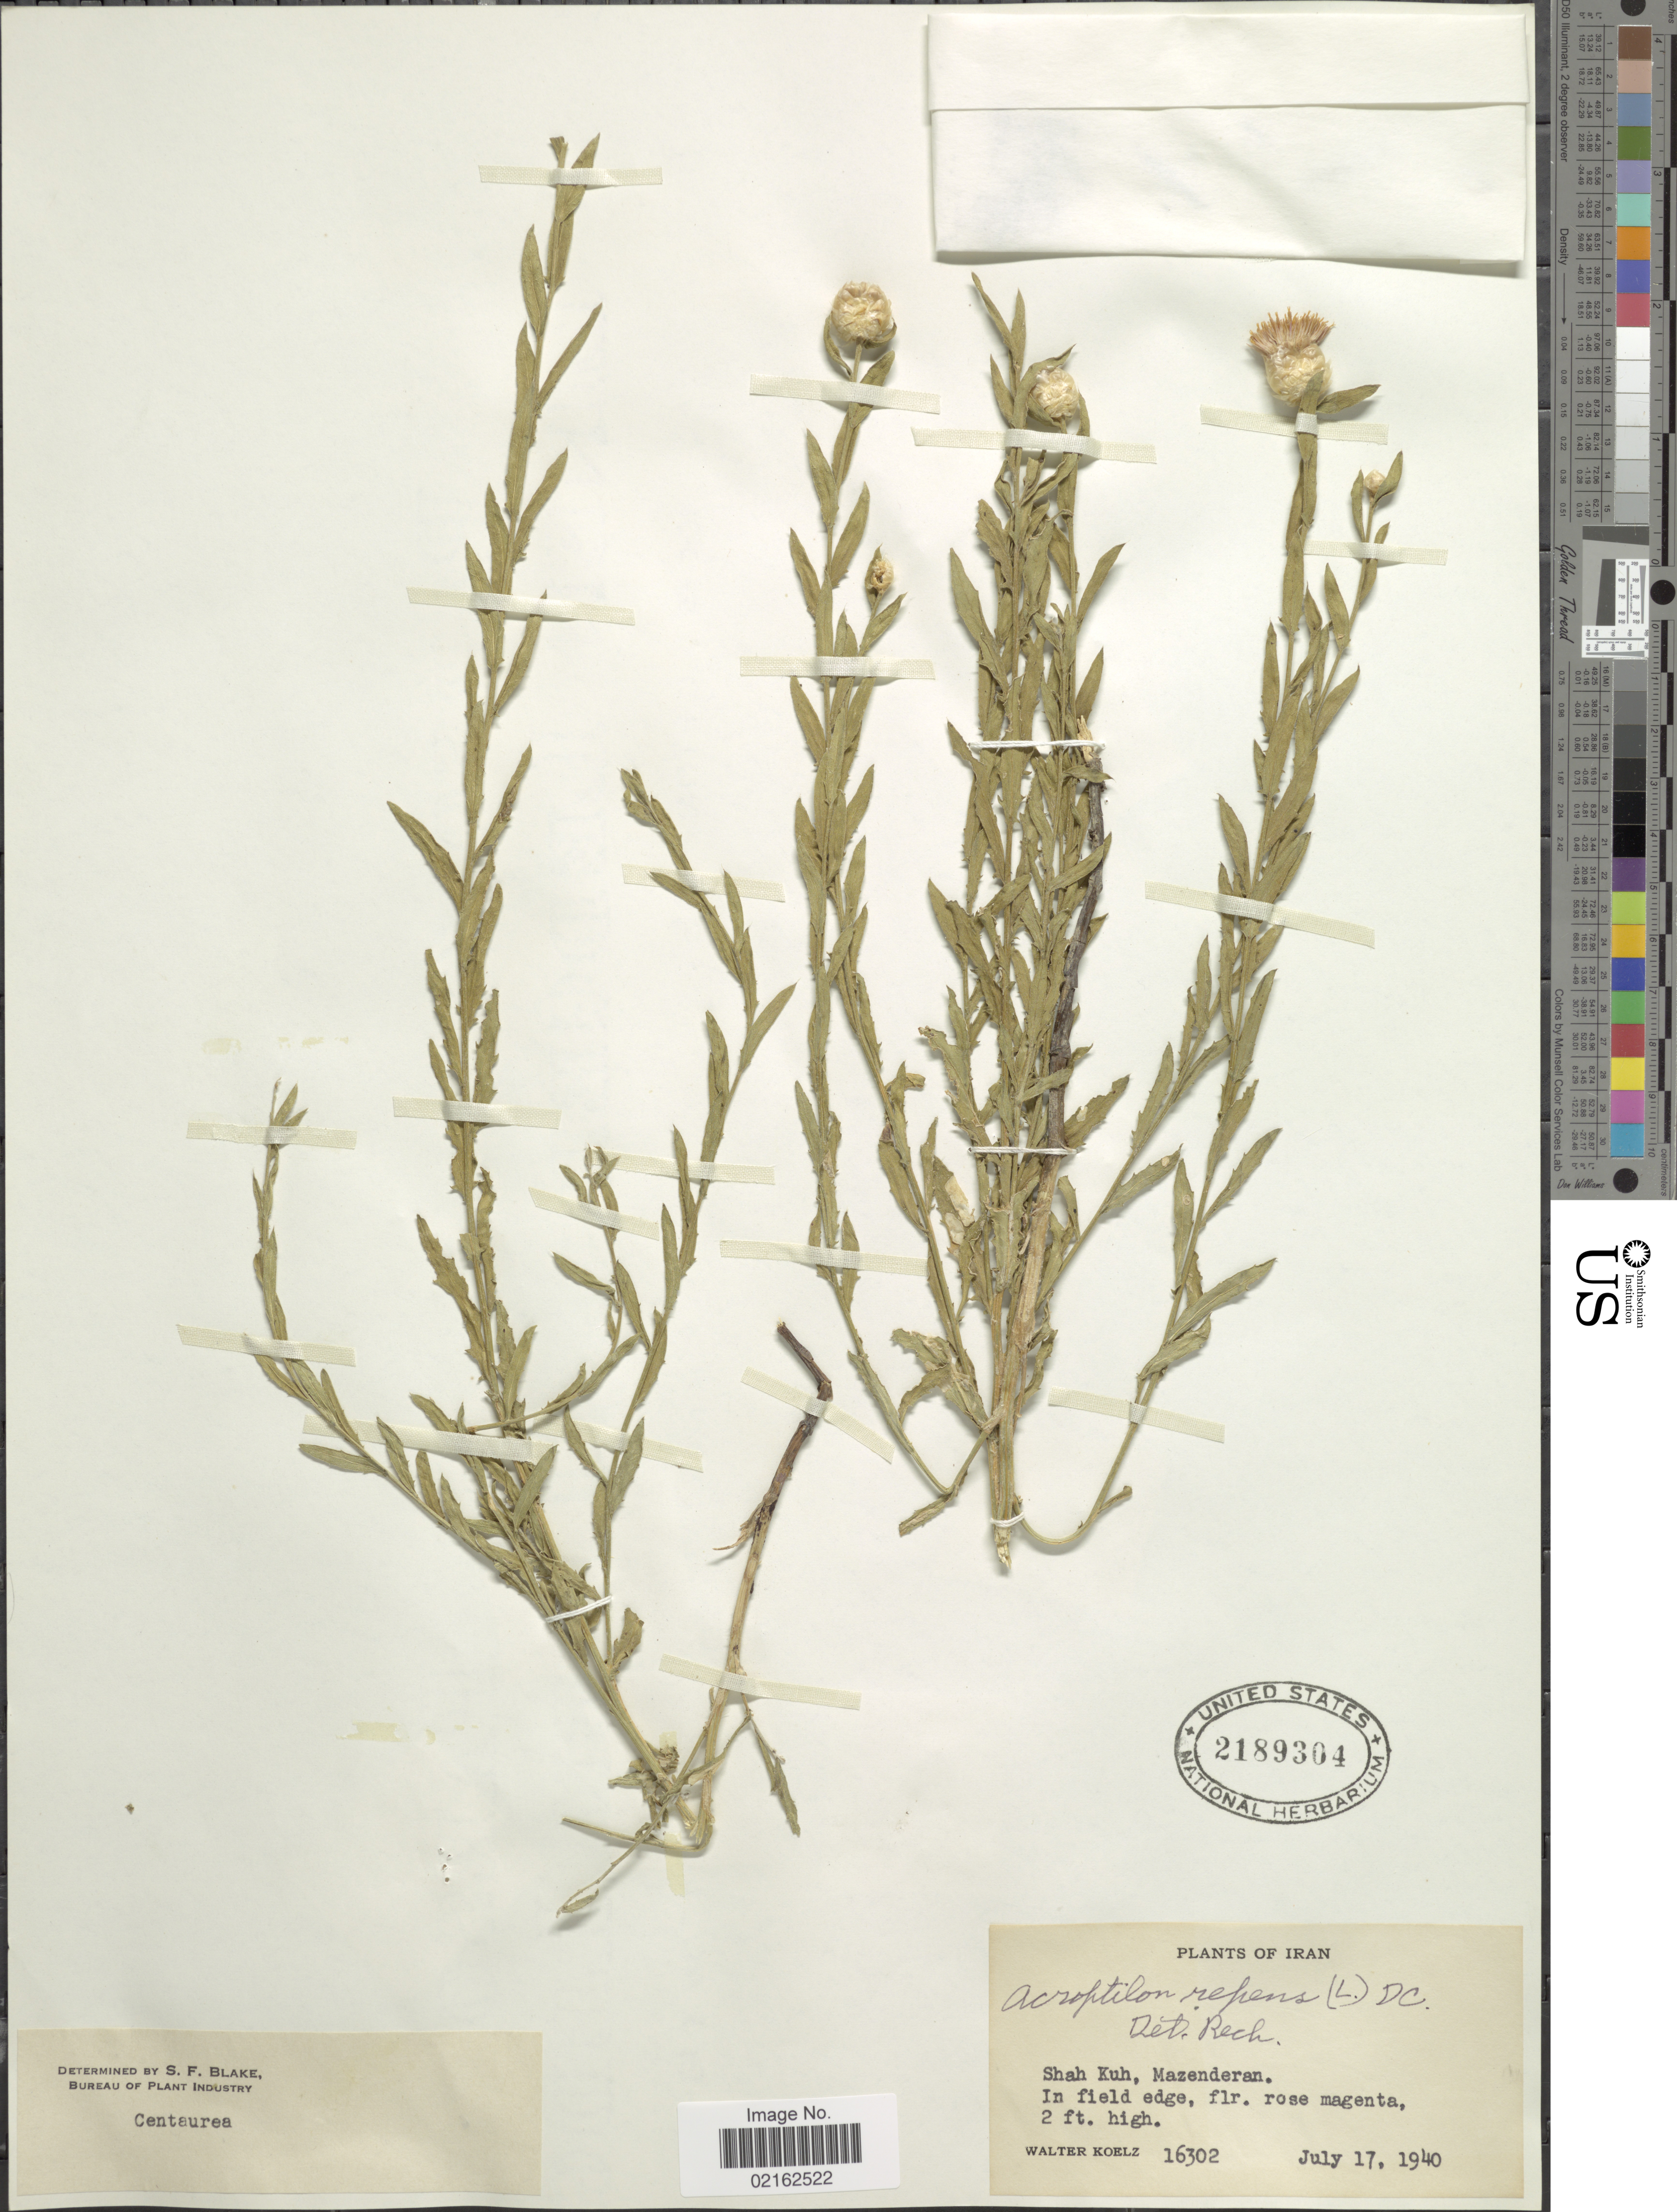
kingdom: Plantae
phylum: Tracheophyta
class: Magnoliopsida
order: Asterales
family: Asteraceae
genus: Acroptilon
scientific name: Acroptilon repens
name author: (L.) DC.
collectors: W. N. Koelz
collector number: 16302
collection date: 1940-07-17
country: Iran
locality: Shah Kuh, Mazenderan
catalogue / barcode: US 2189304